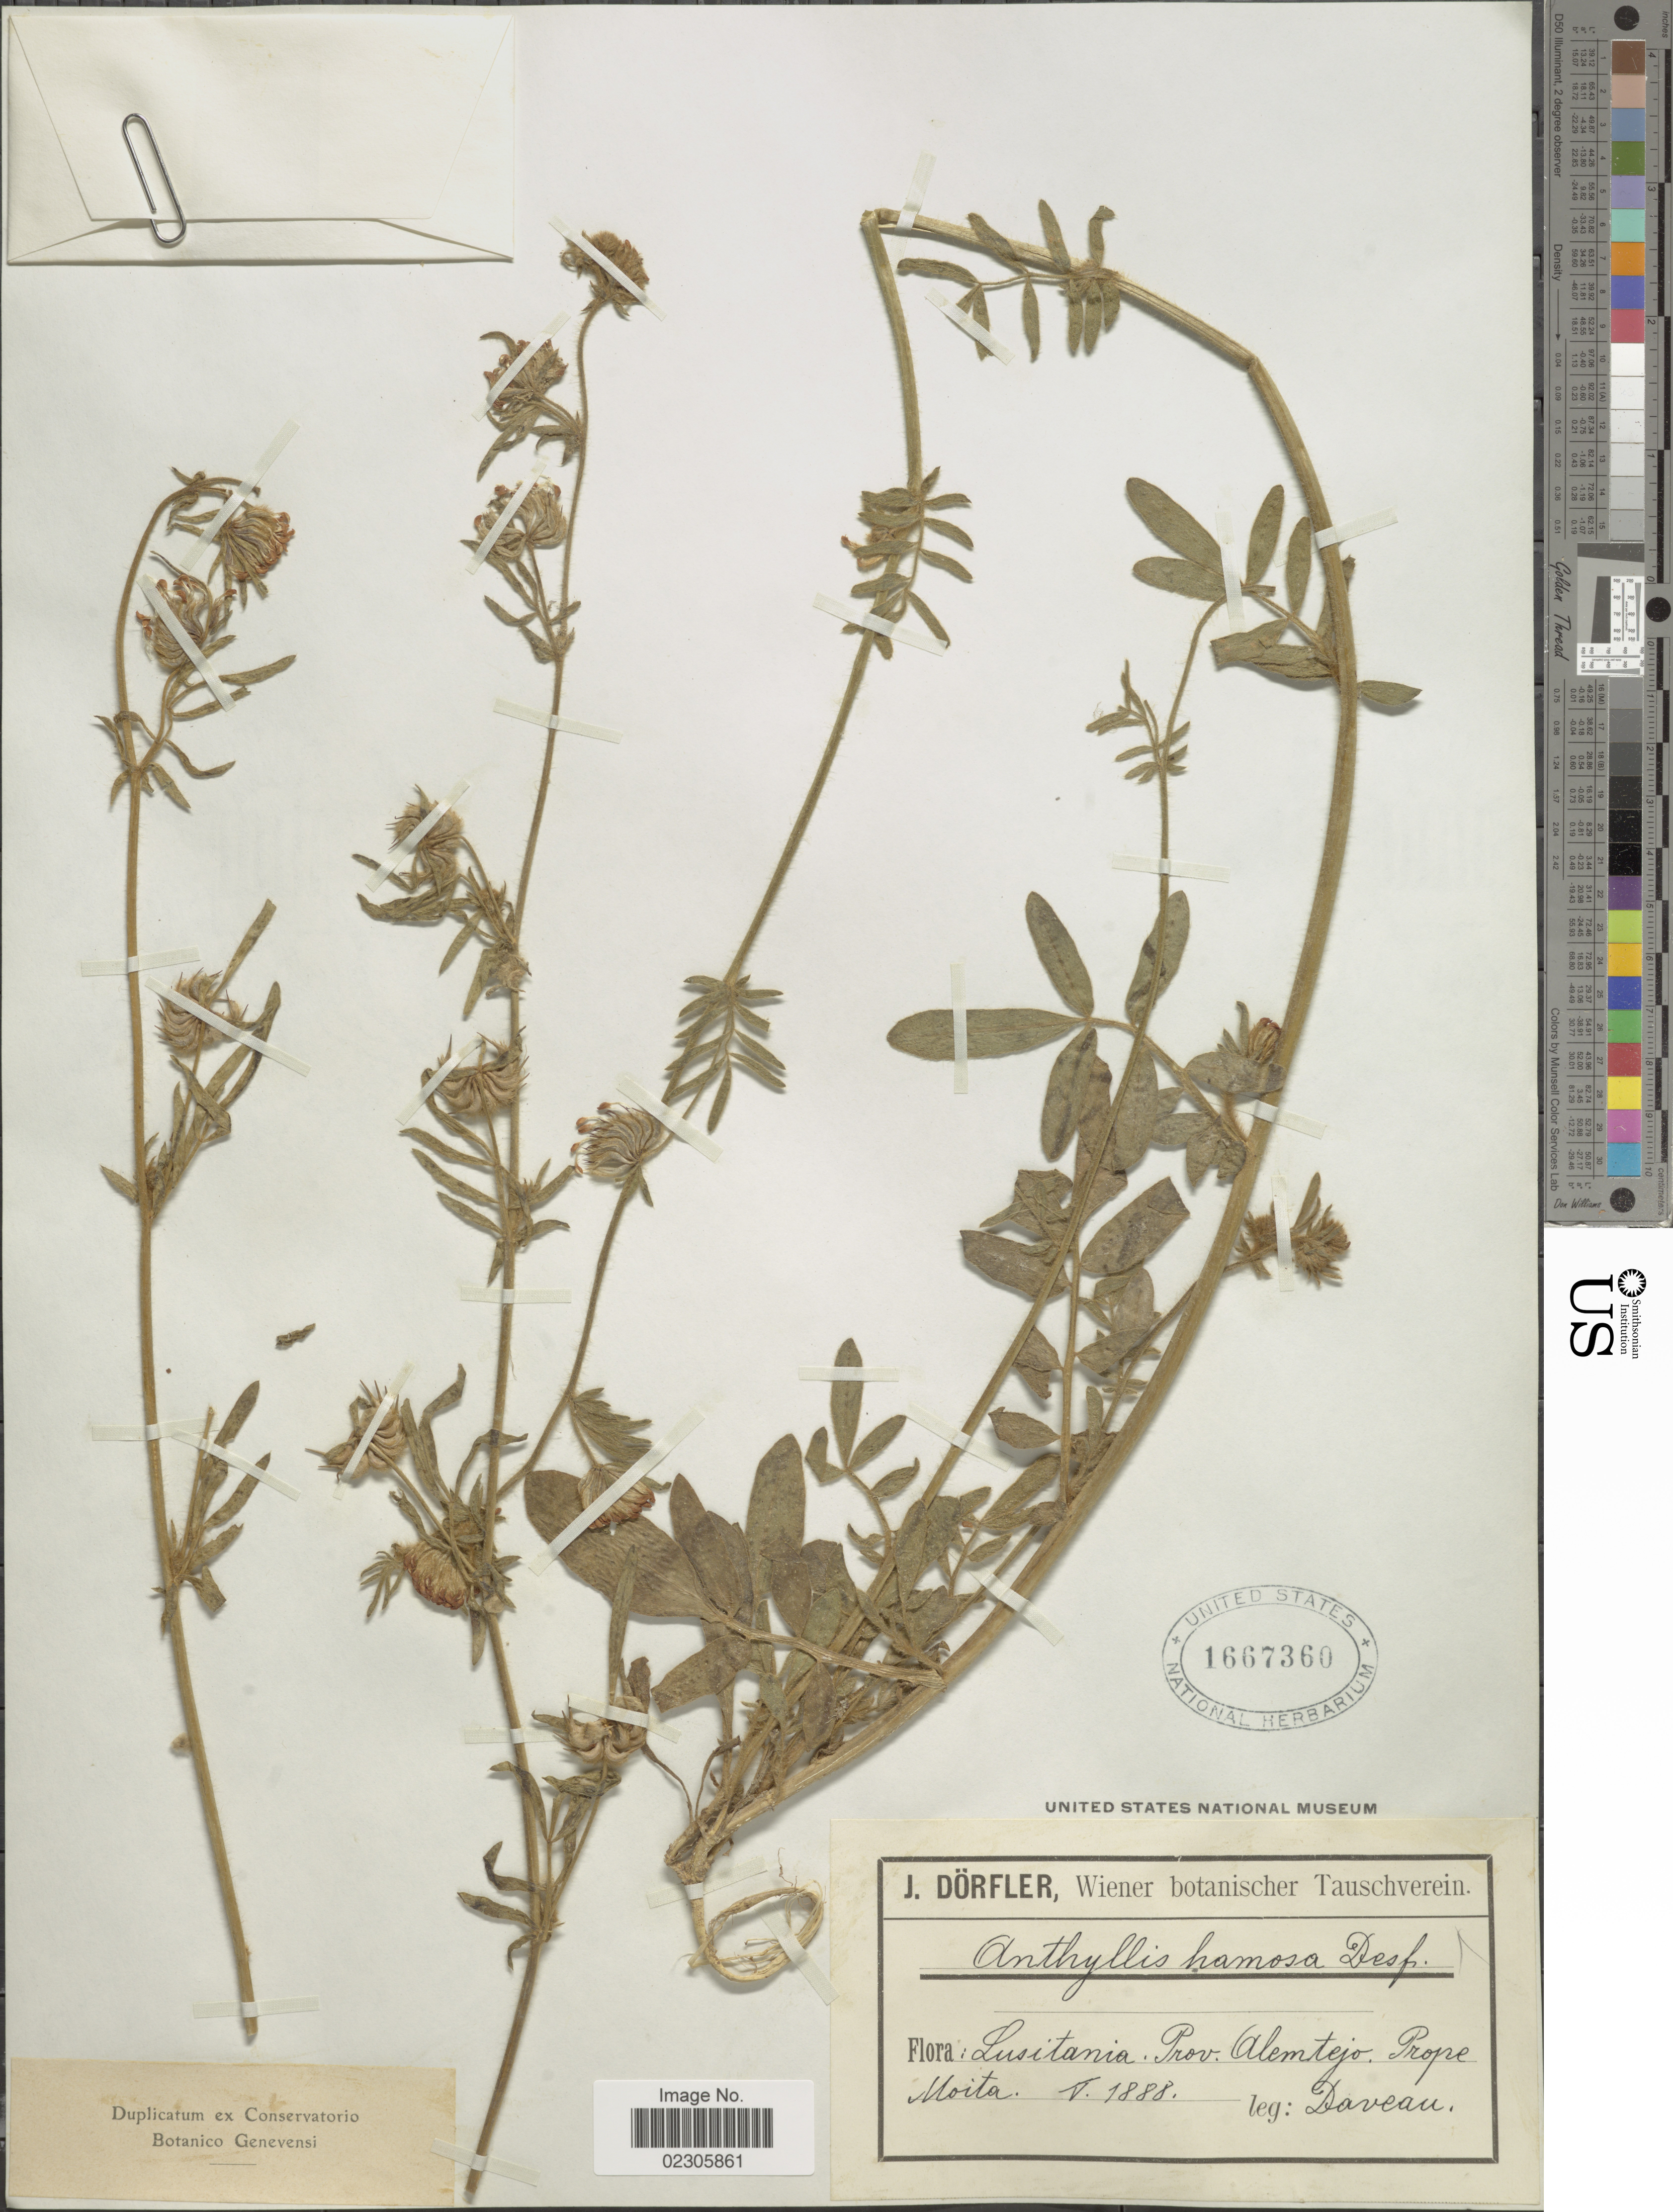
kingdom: Plantae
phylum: Tracheophyta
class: Magnoliopsida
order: Fabales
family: Fabaceae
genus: Anthyllis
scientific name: Anthyllis hamosa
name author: Desf.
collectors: Daveau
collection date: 1888-04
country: Portugal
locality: Lusitania, Prov. Alemtejo. Prope Moita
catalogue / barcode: US 1667360